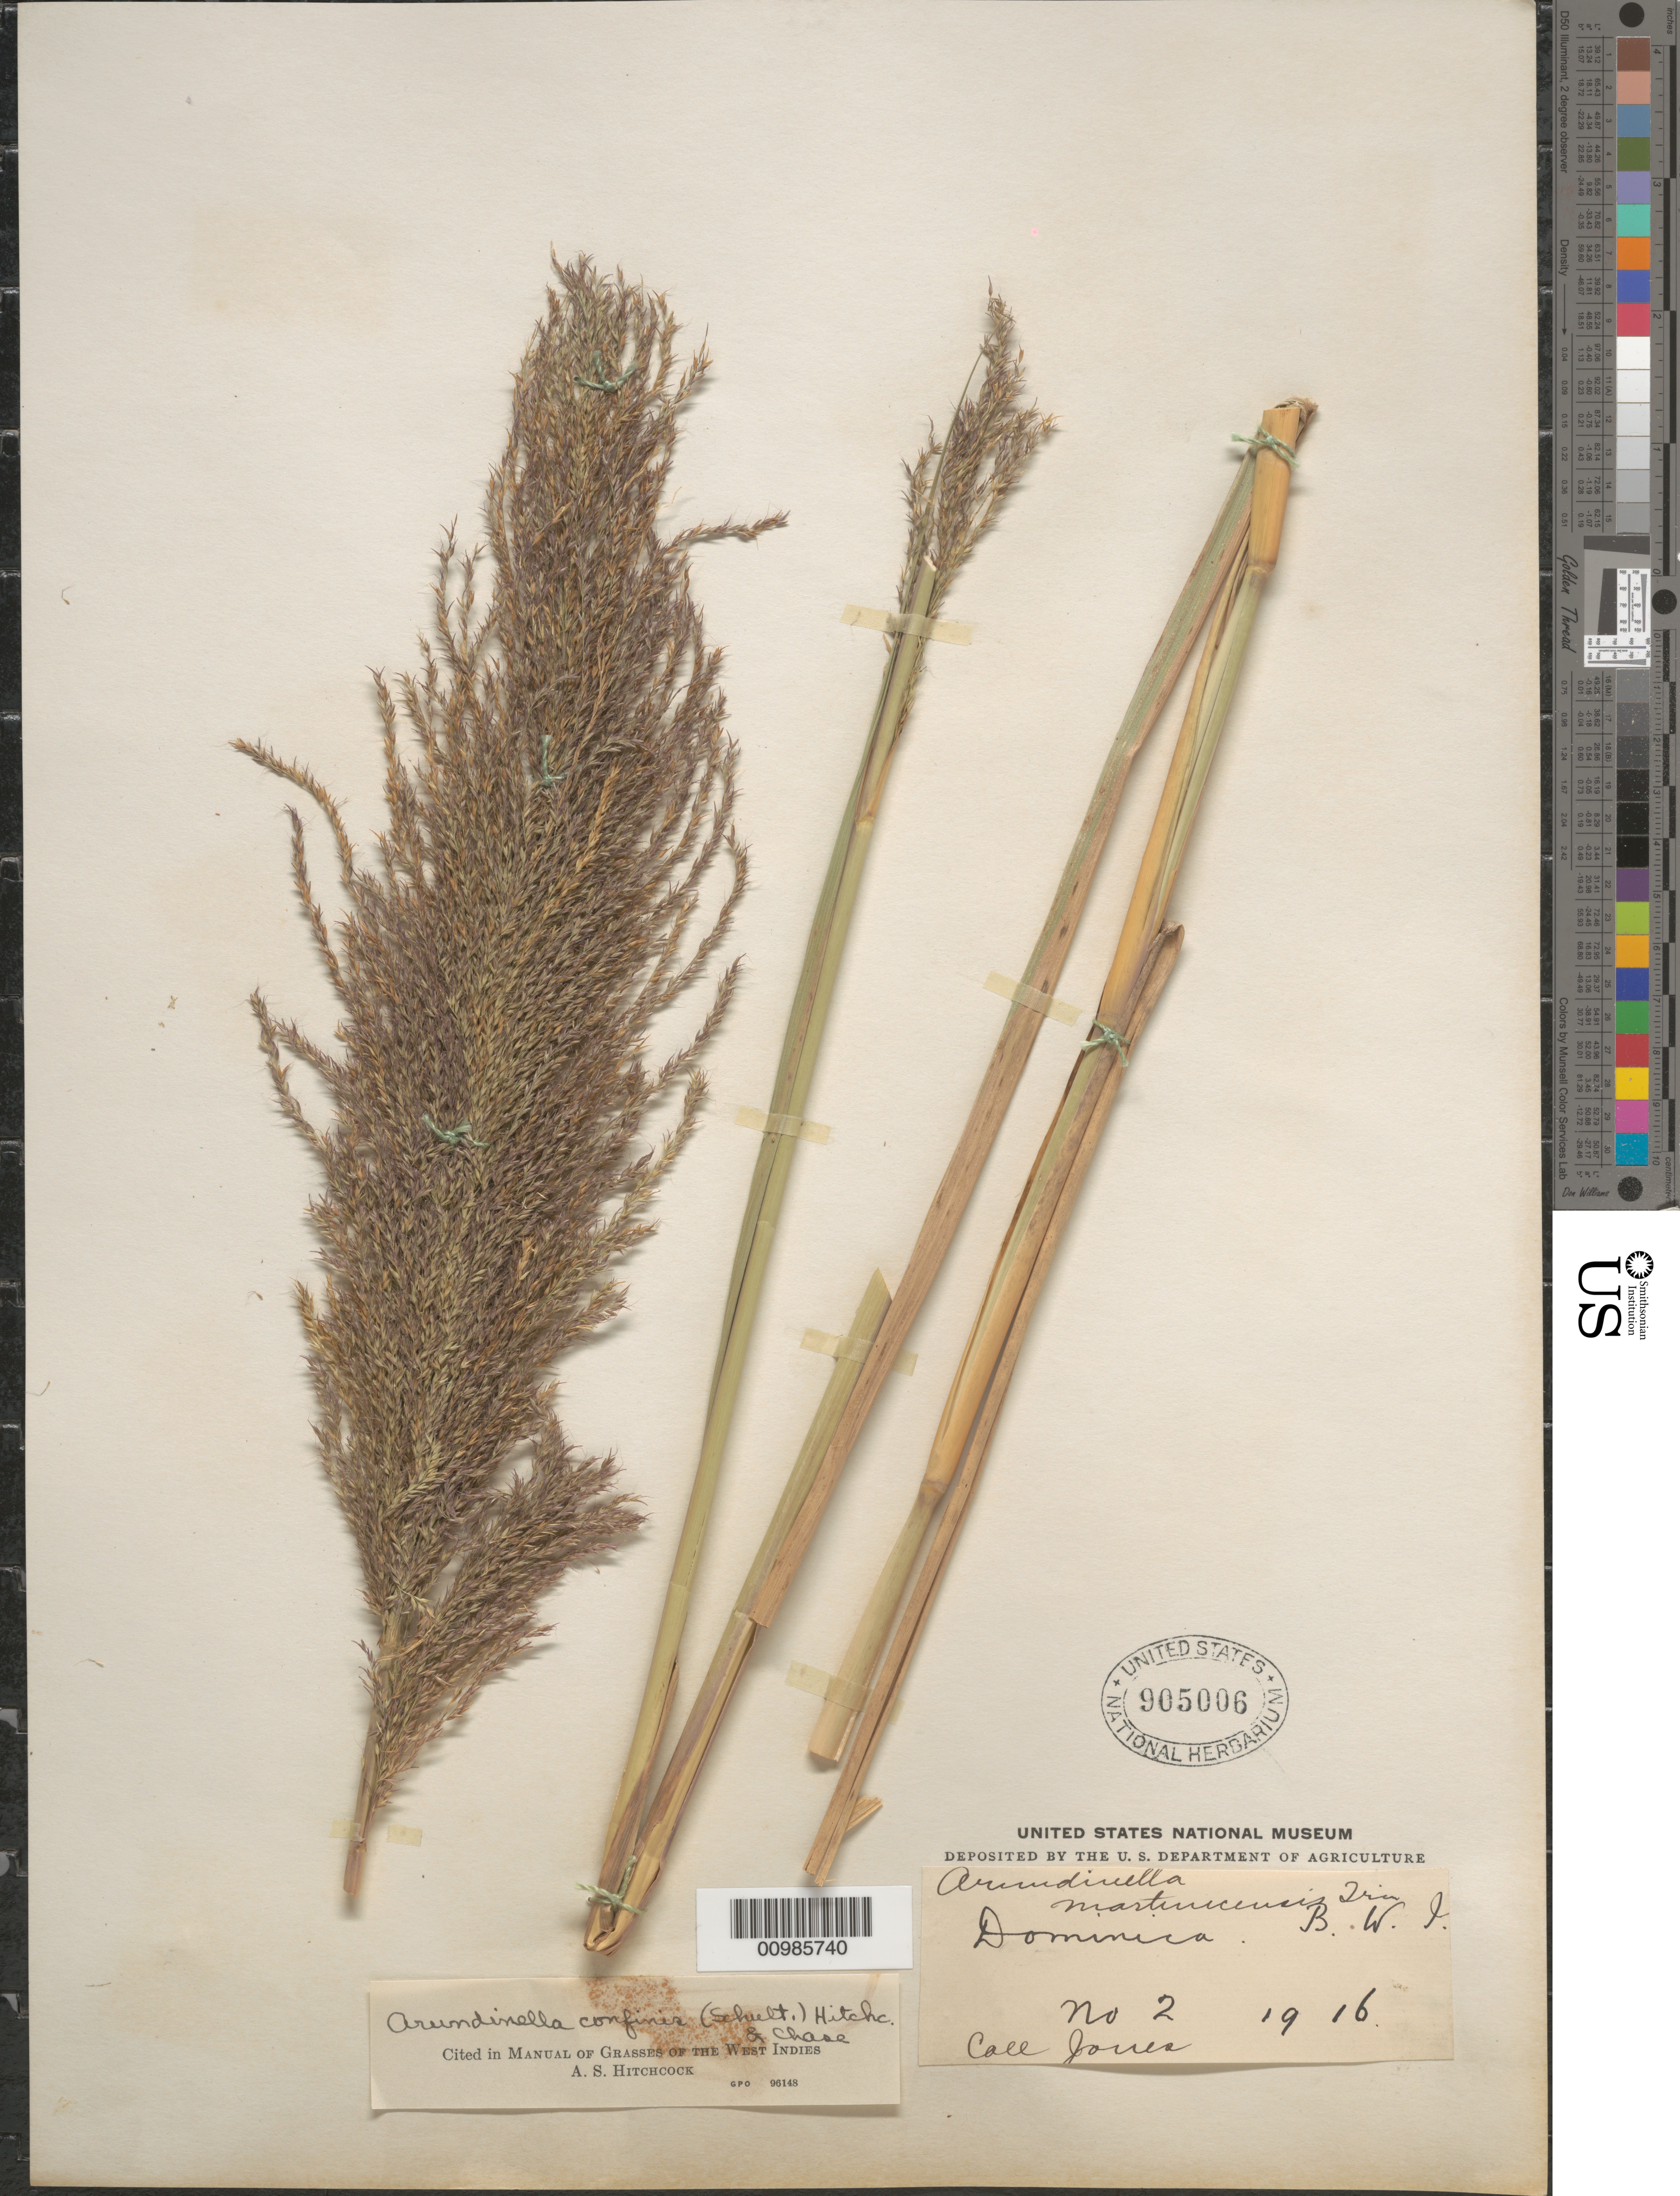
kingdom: Plantae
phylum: Tracheophyta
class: Liliopsida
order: Poales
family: Poaceae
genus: Arundinella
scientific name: Arundinella confinis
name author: (Schult.) Hitchc. & Chase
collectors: M. E. Jones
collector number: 2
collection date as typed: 1916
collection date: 1916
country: Dominica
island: Dominica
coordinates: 0 N, 0 E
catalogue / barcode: US 905006